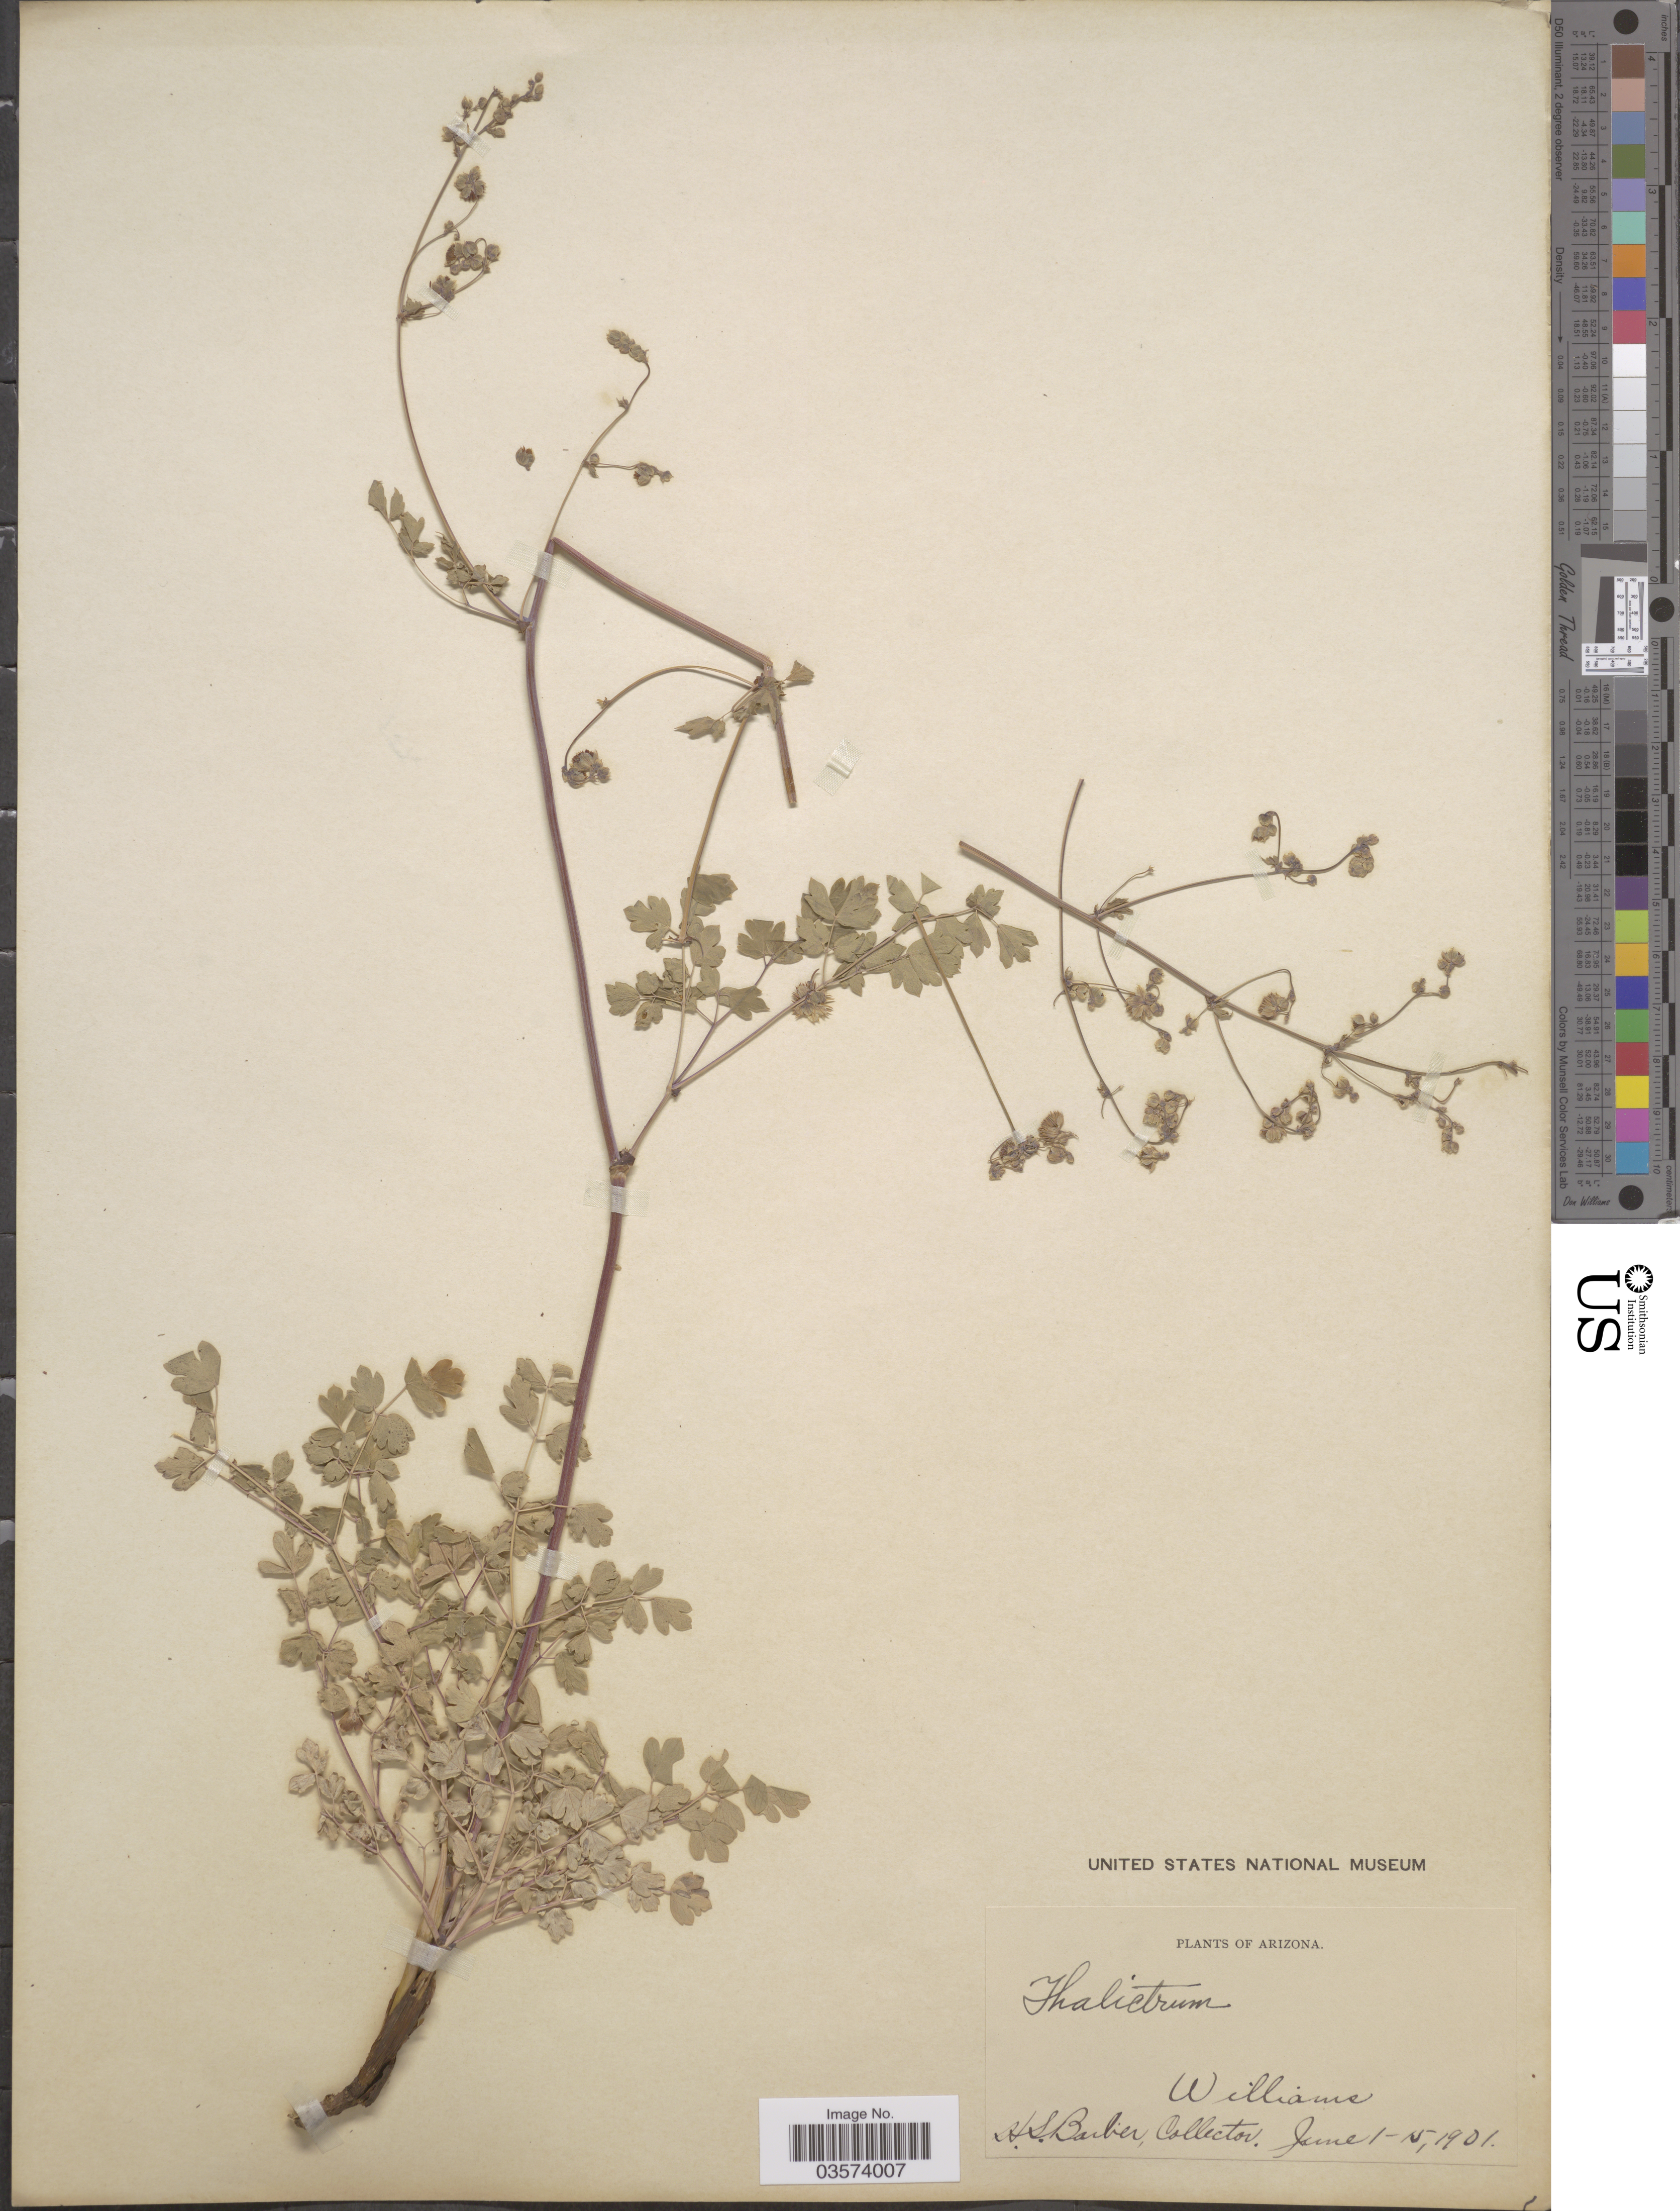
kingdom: Plantae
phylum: Tracheophyta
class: Magnoliopsida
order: Ranunculales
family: Ranunculaceae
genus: Thalictrum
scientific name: Thalictrum fendleri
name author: Engelm. ex A. Gray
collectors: H. Barber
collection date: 1901-06-01/1901-06-15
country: United States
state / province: Arizona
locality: Williams.